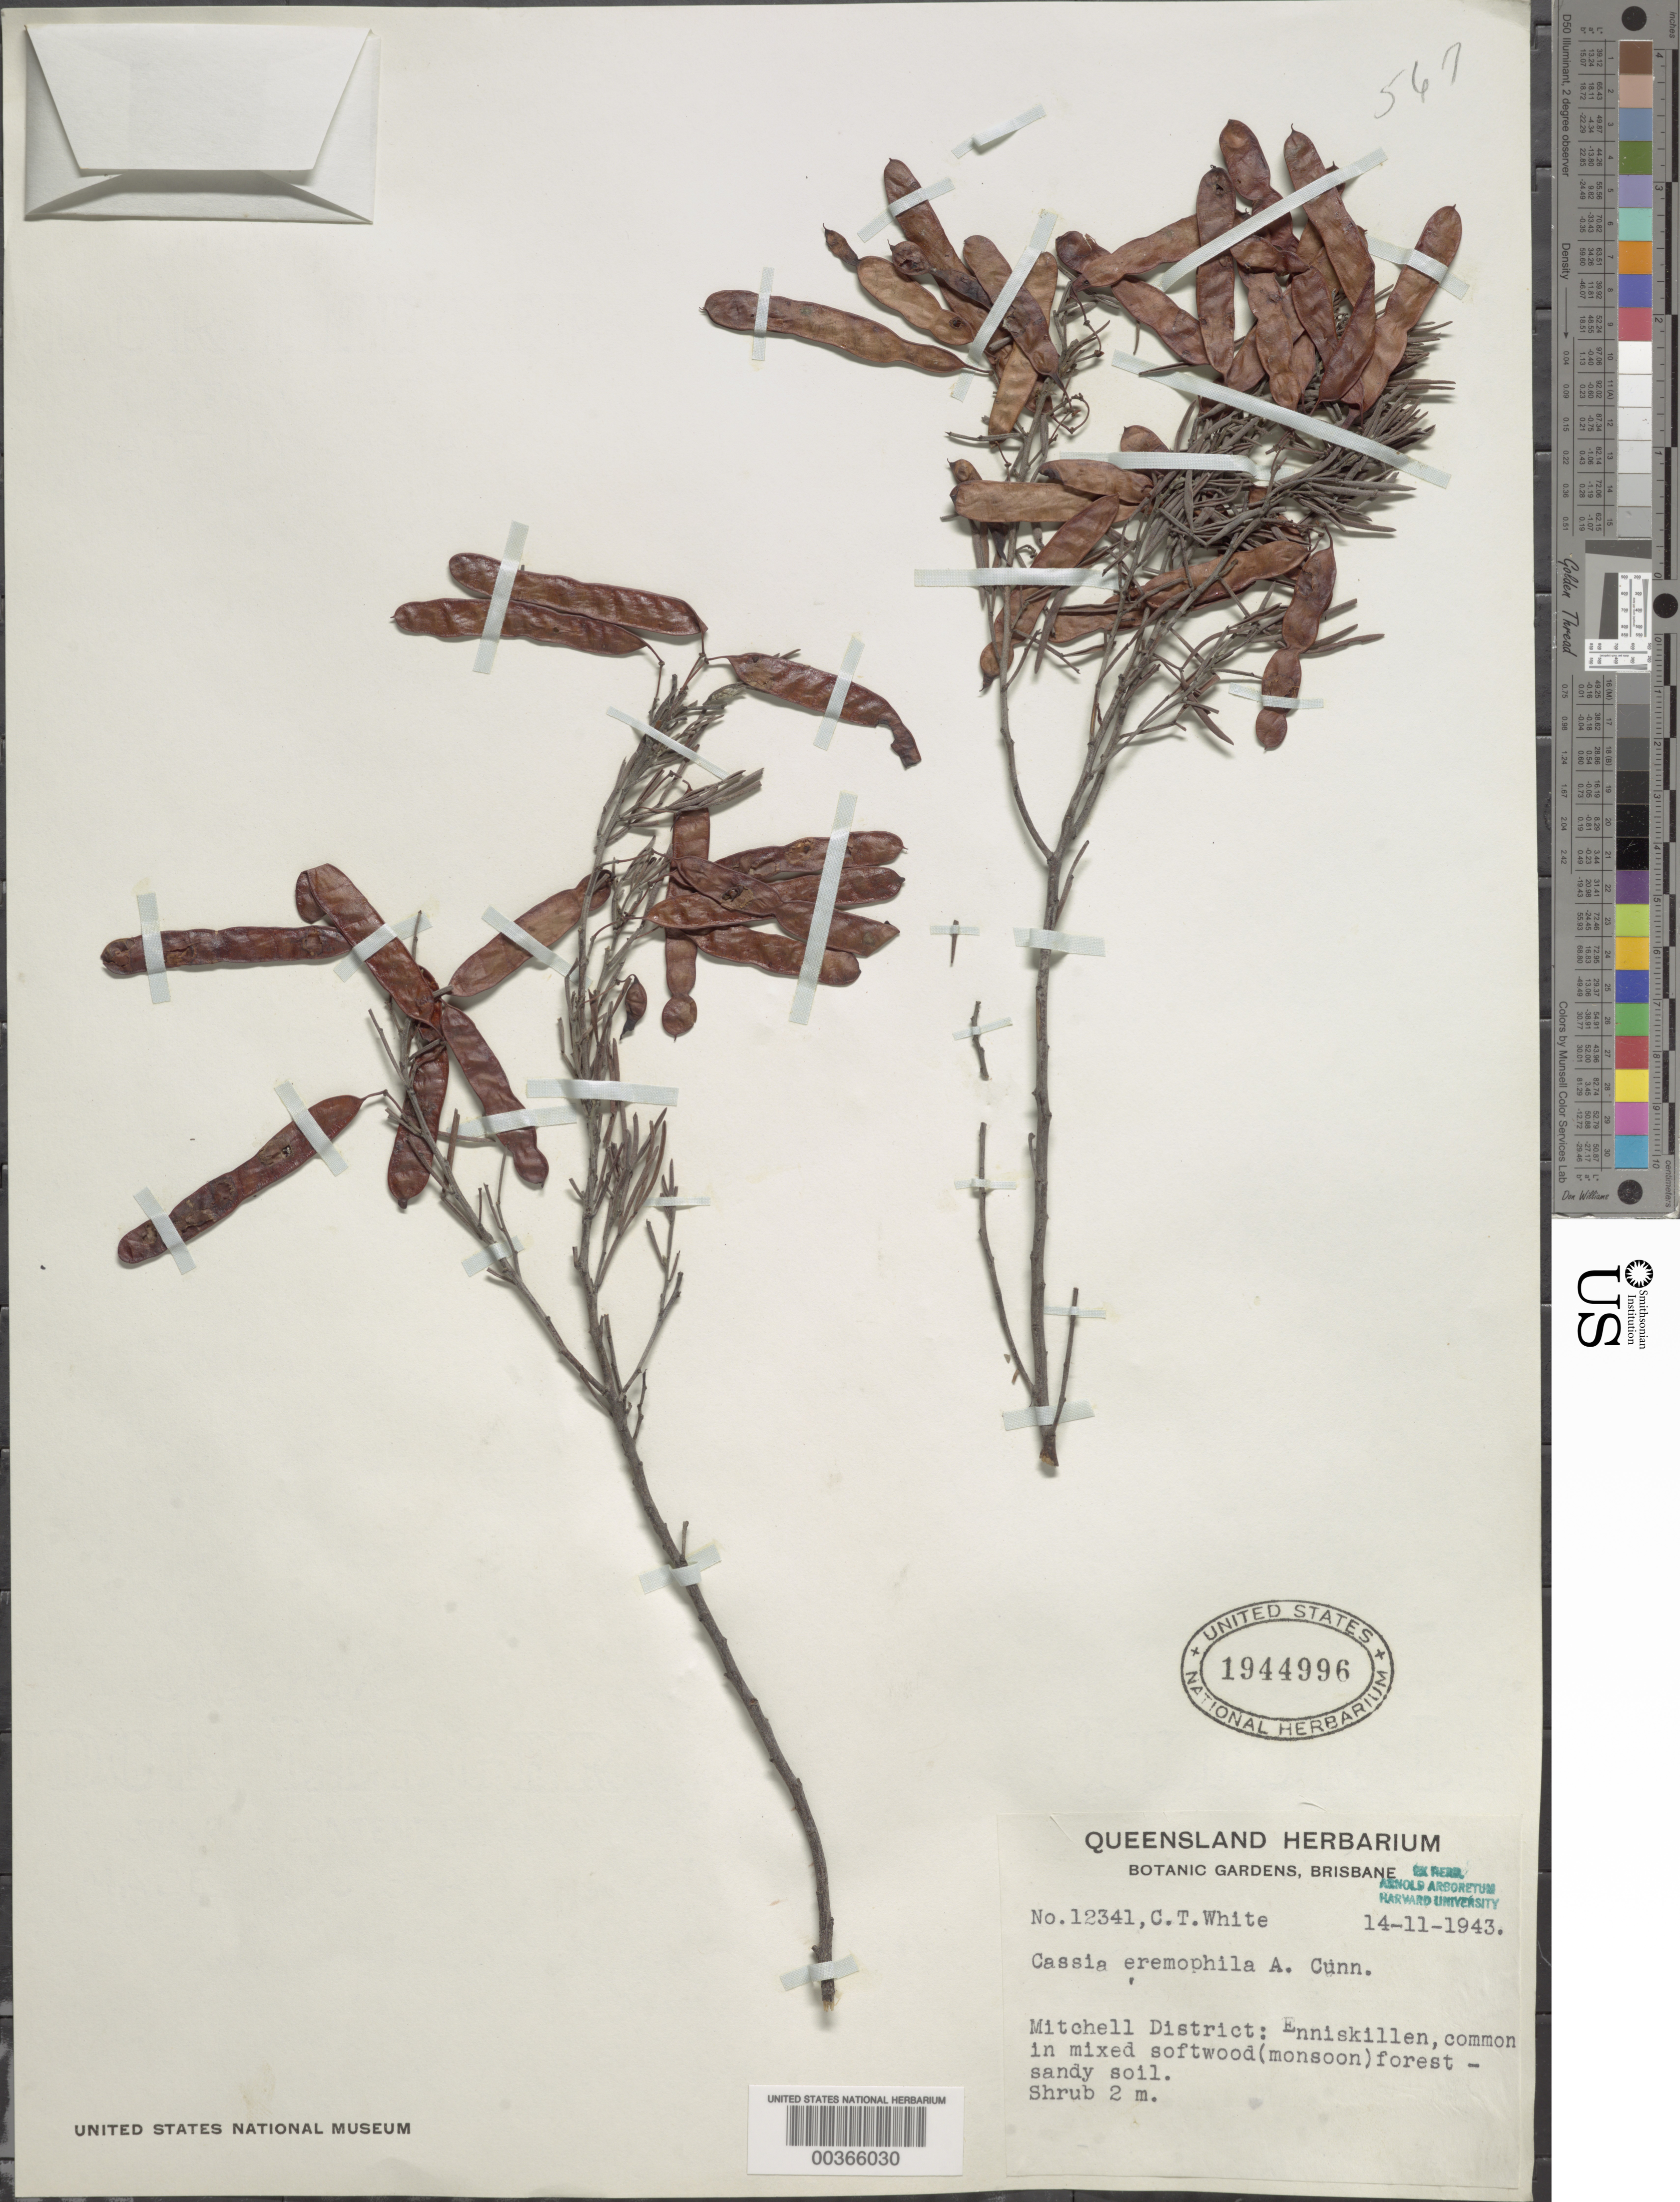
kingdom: Plantae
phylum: Tracheophyta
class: Magnoliopsida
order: Fabales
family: Fabaceae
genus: Senna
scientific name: Senna artemisioides subsp. filifolia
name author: Randell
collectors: C. T. White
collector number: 12341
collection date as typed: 14 Nov 1943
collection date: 1943-11-14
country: Australia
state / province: Queensland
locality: Mitchell dist. (?), enniskillen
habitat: In mixed softwood (monsoon) forest; sandy soil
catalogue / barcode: US 1944996